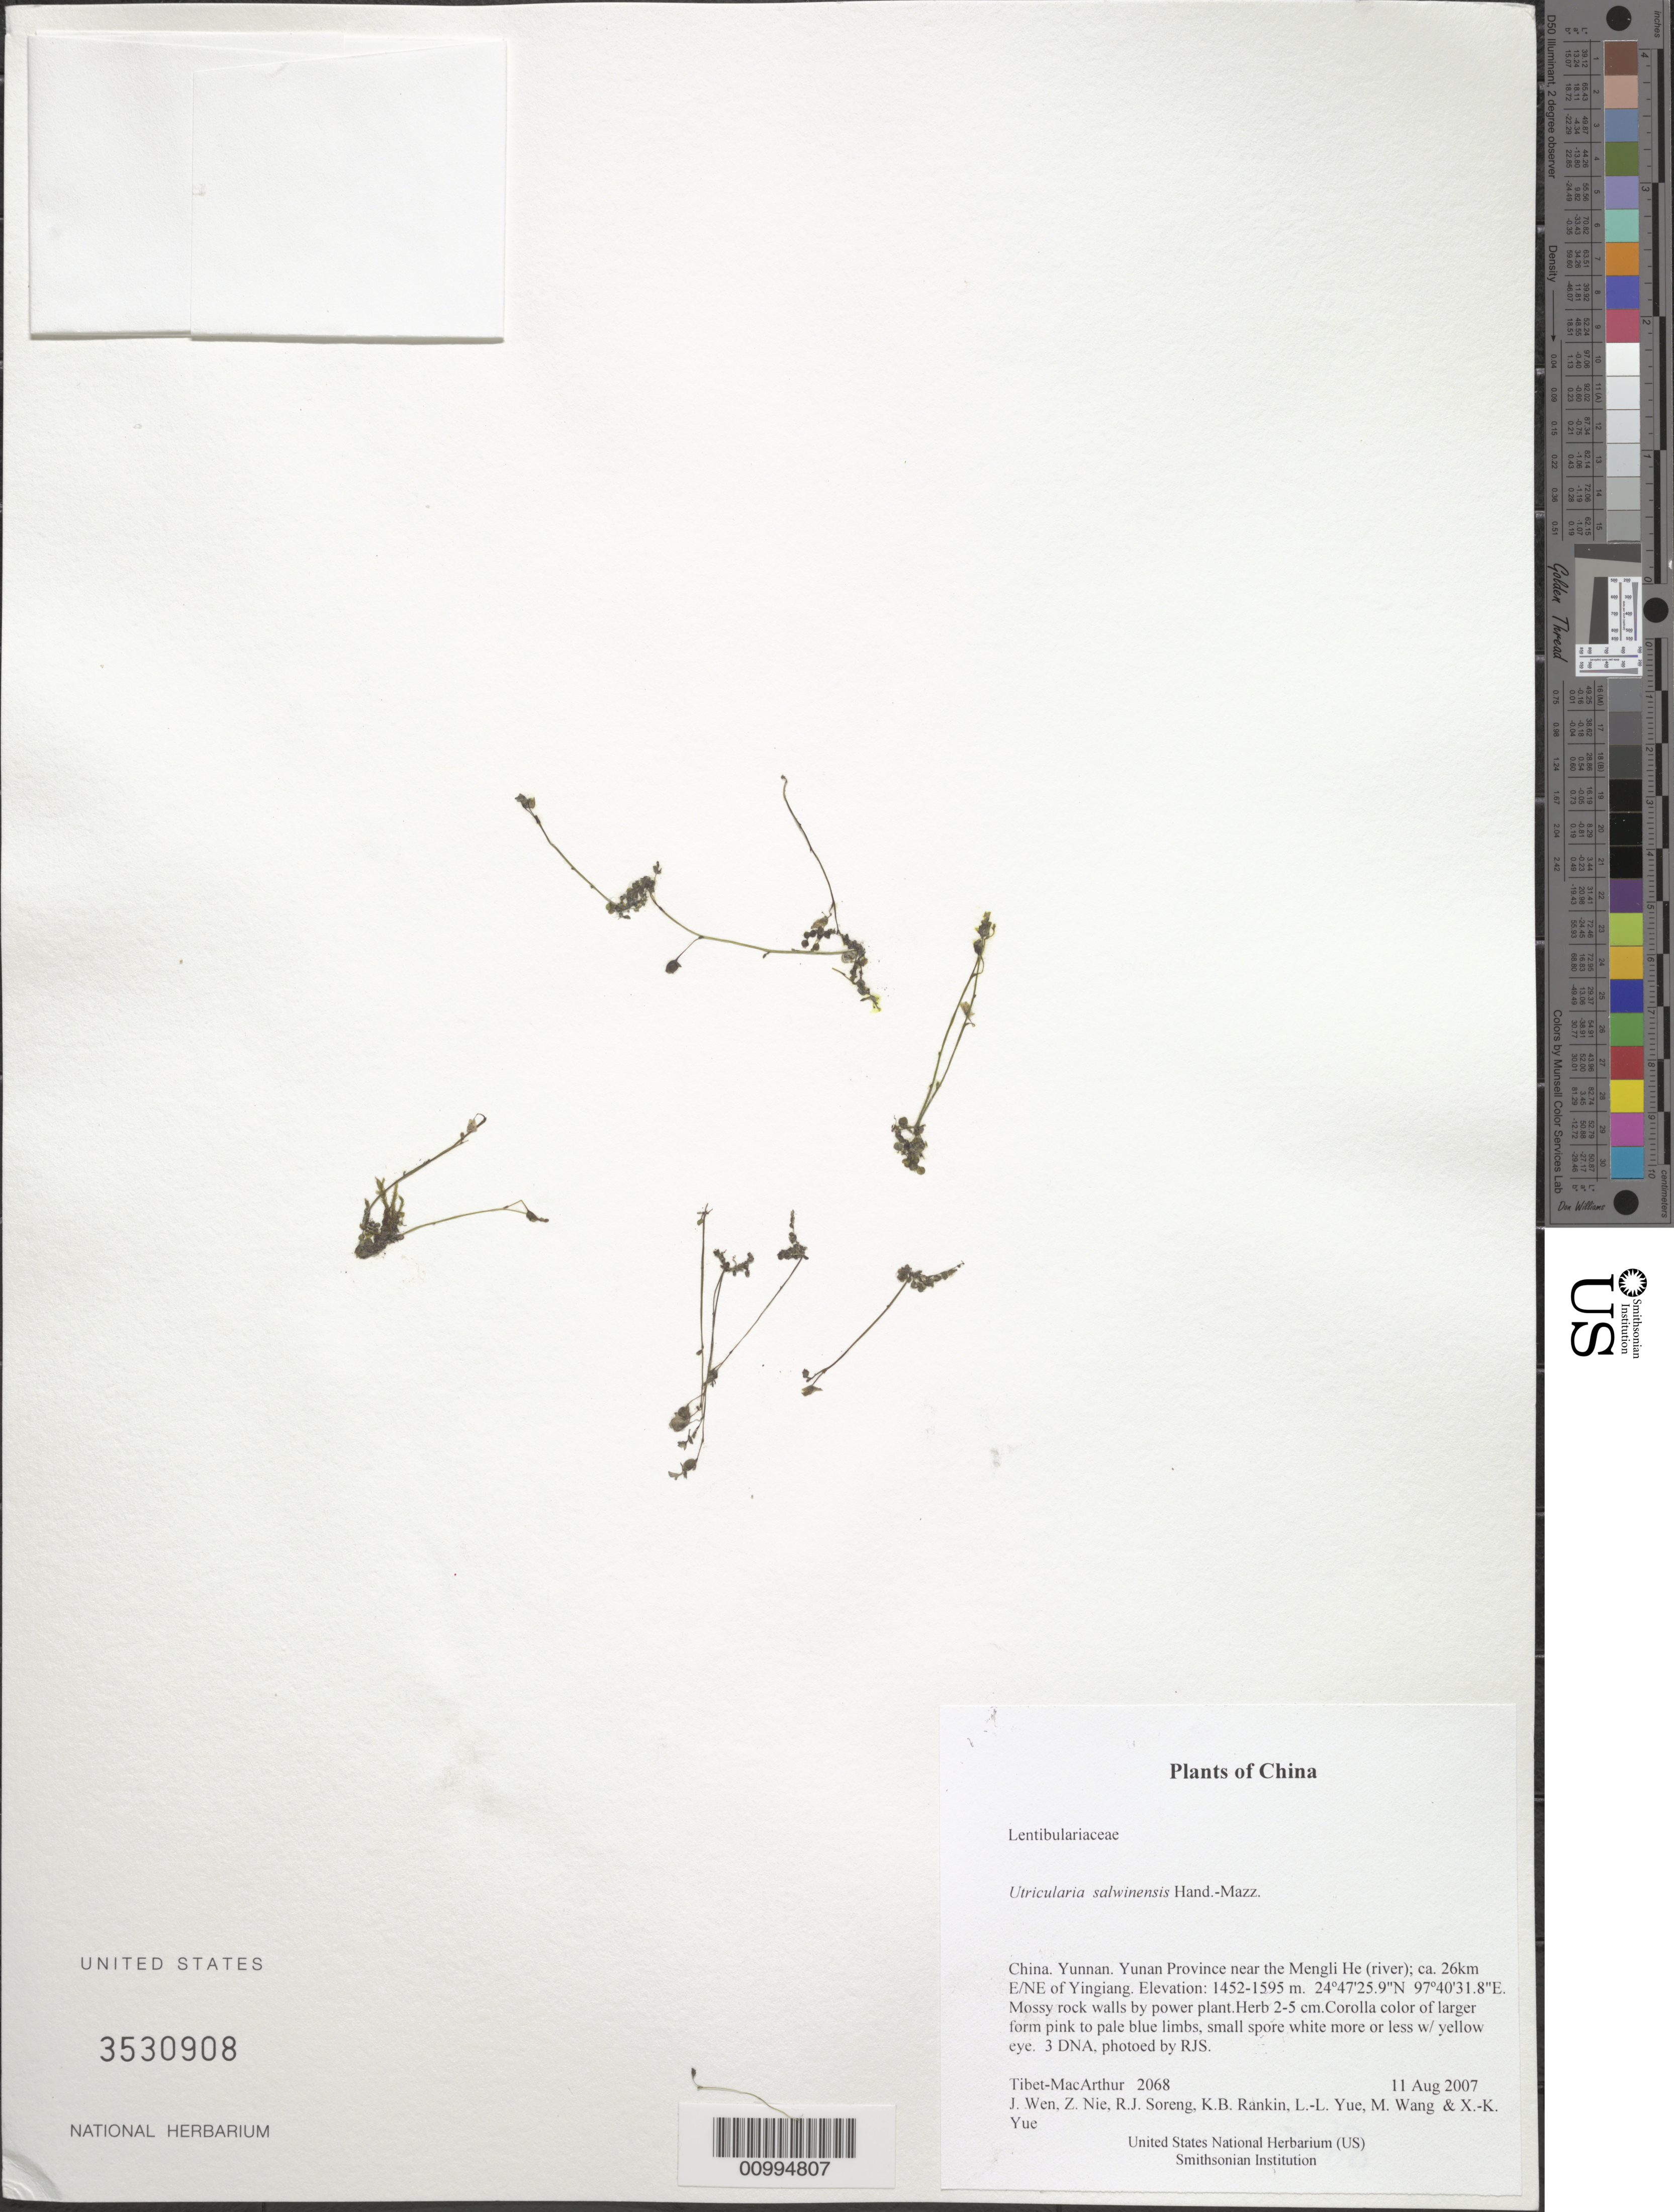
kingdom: Plantae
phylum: Tracheophyta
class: Magnoliopsida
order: Lamiales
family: Lentibulariaceae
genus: Utricularia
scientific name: Utricularia salwinensis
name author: Hand.-Mazz.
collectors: Tibet-MacArthur, J. Wen, Z. Nie, R. J. Soreng, K. Rankin, L. Yue, M. Wang & X. Yue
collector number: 2068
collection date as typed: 11 Aug 2007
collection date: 2007-08-11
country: China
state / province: Yunnan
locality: Yunan Province near the Mengli He (river); ca. 26km E/NE of Yingiang.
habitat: Mossy rock walls by power plant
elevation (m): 1452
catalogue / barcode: US 3530908